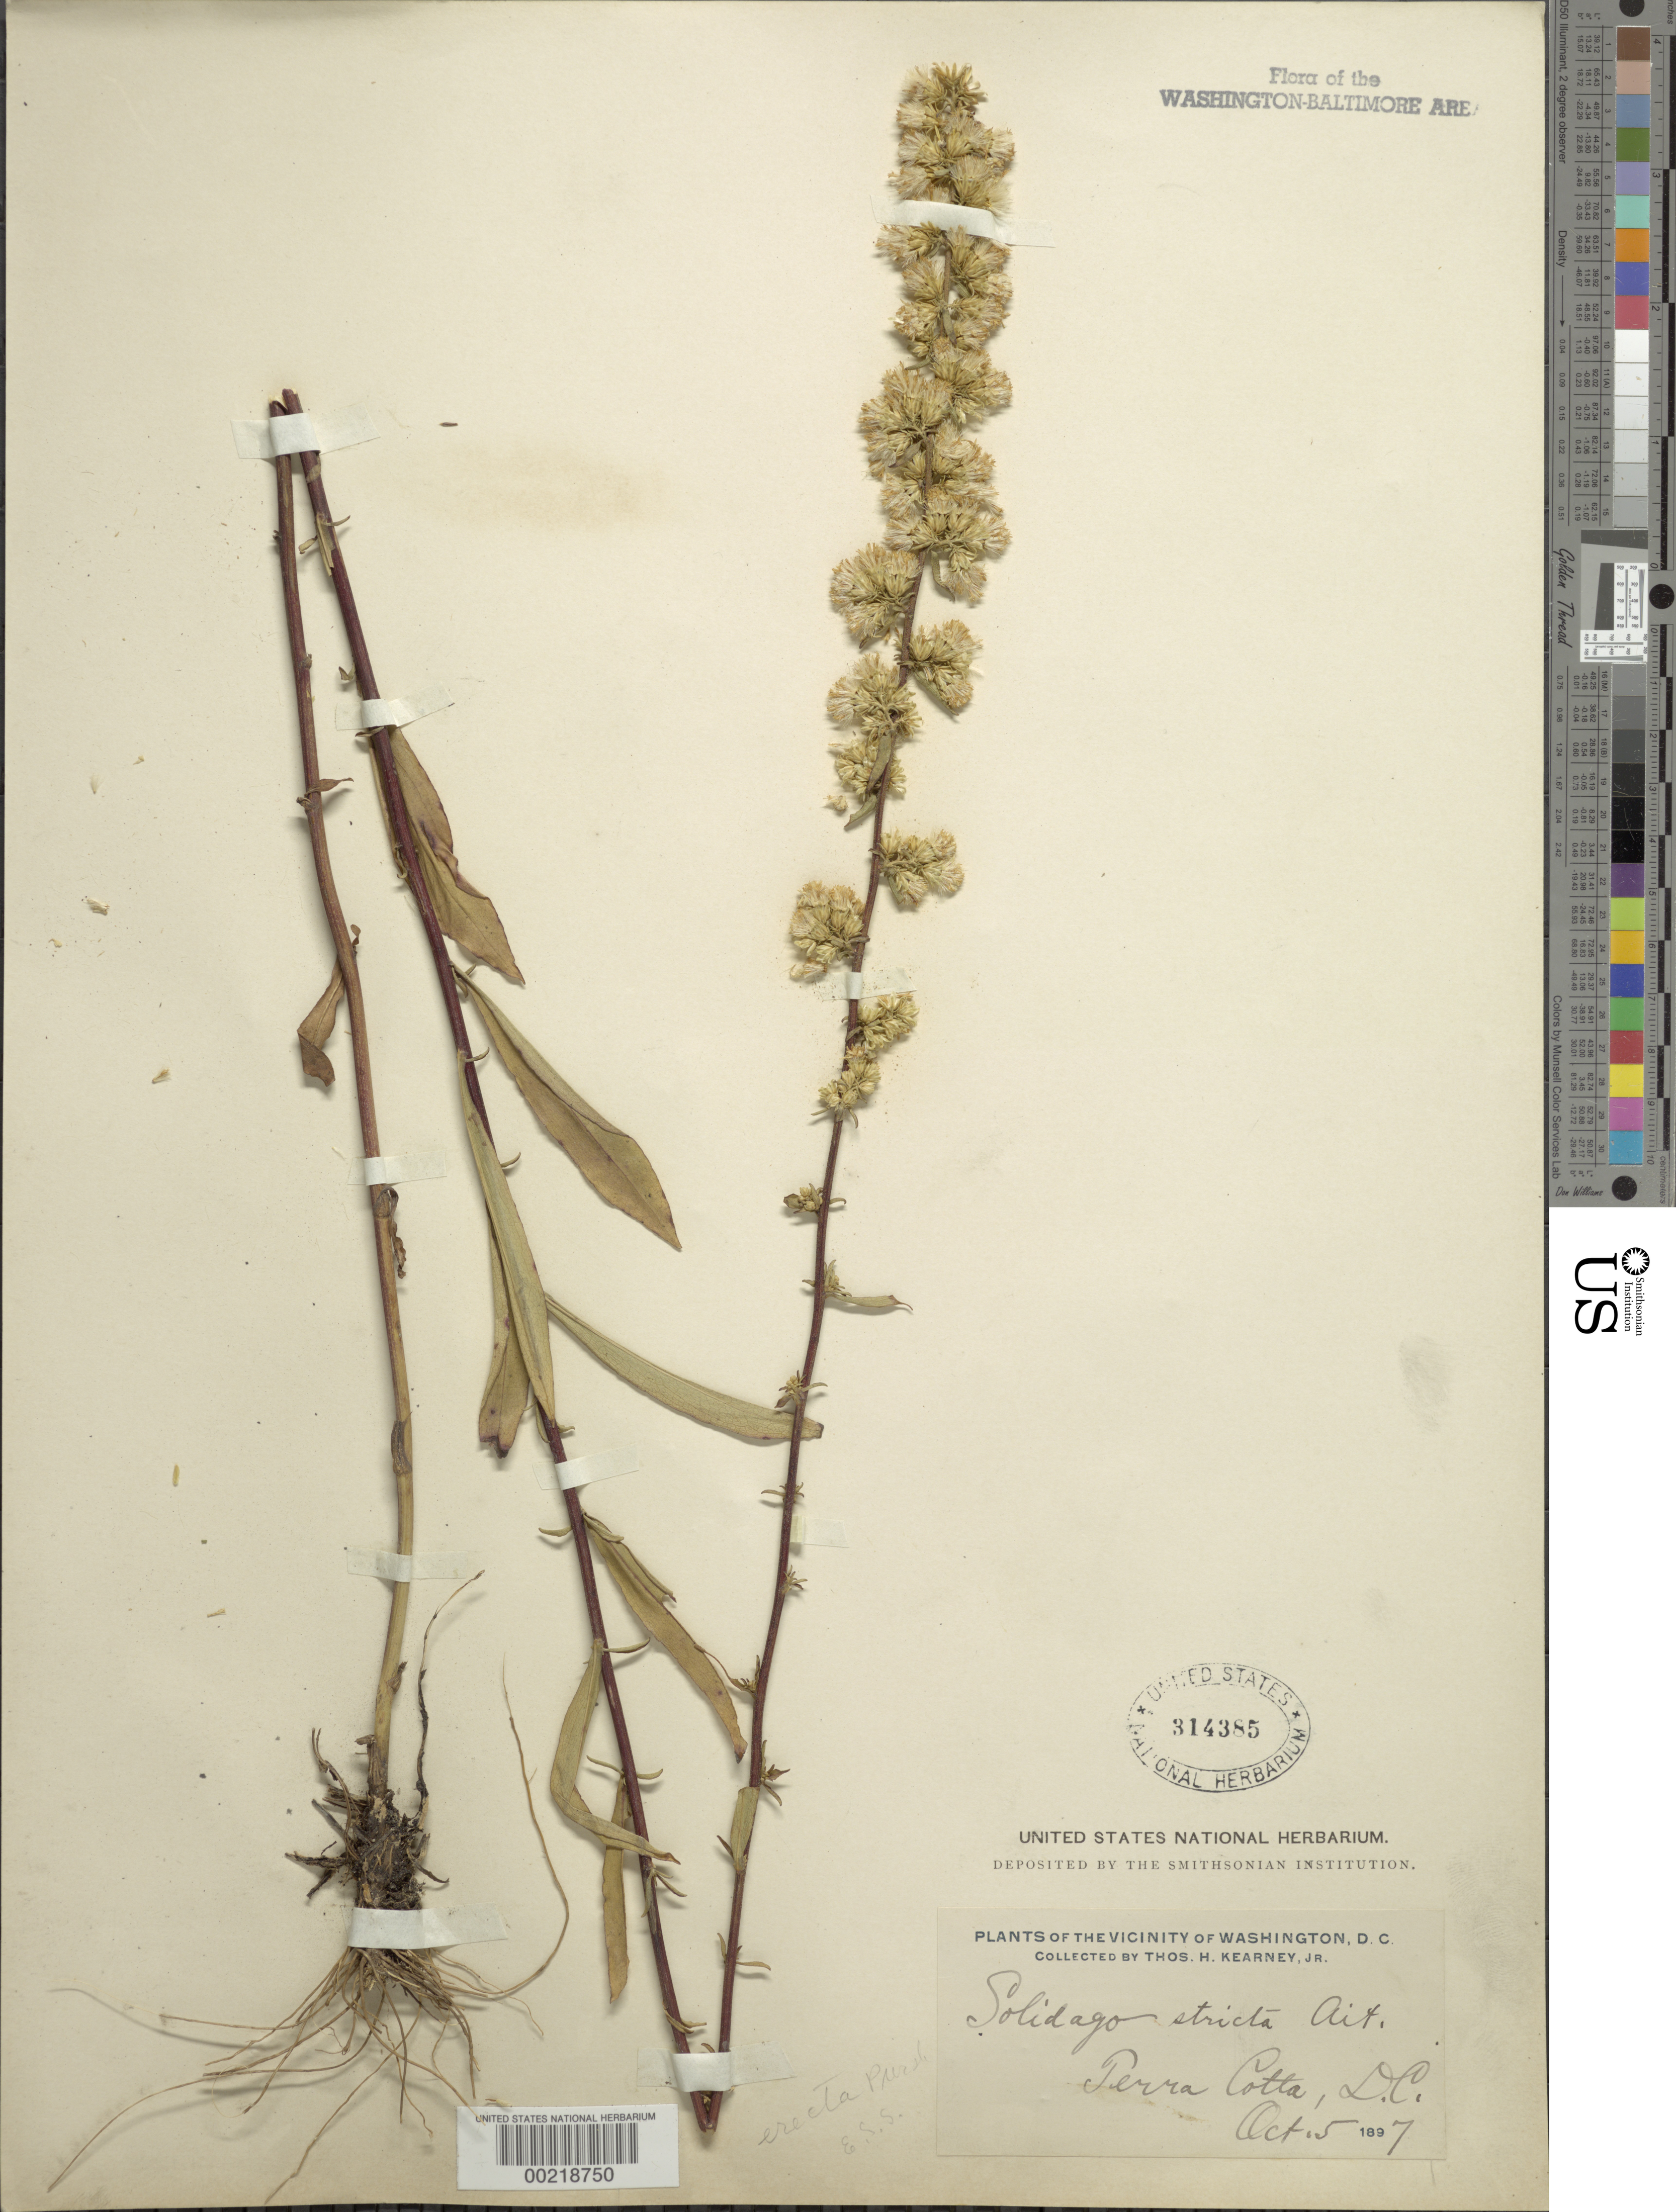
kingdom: Plantae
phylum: Tracheophyta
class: Magnoliopsida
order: Asterales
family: Asteraceae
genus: Solidago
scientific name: Solidago erecta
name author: Pursh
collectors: T. H. Kearney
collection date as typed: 05 Oct 1897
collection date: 1897-10-05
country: United States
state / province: District of Columbia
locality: Terra Cotta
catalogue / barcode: US 314385